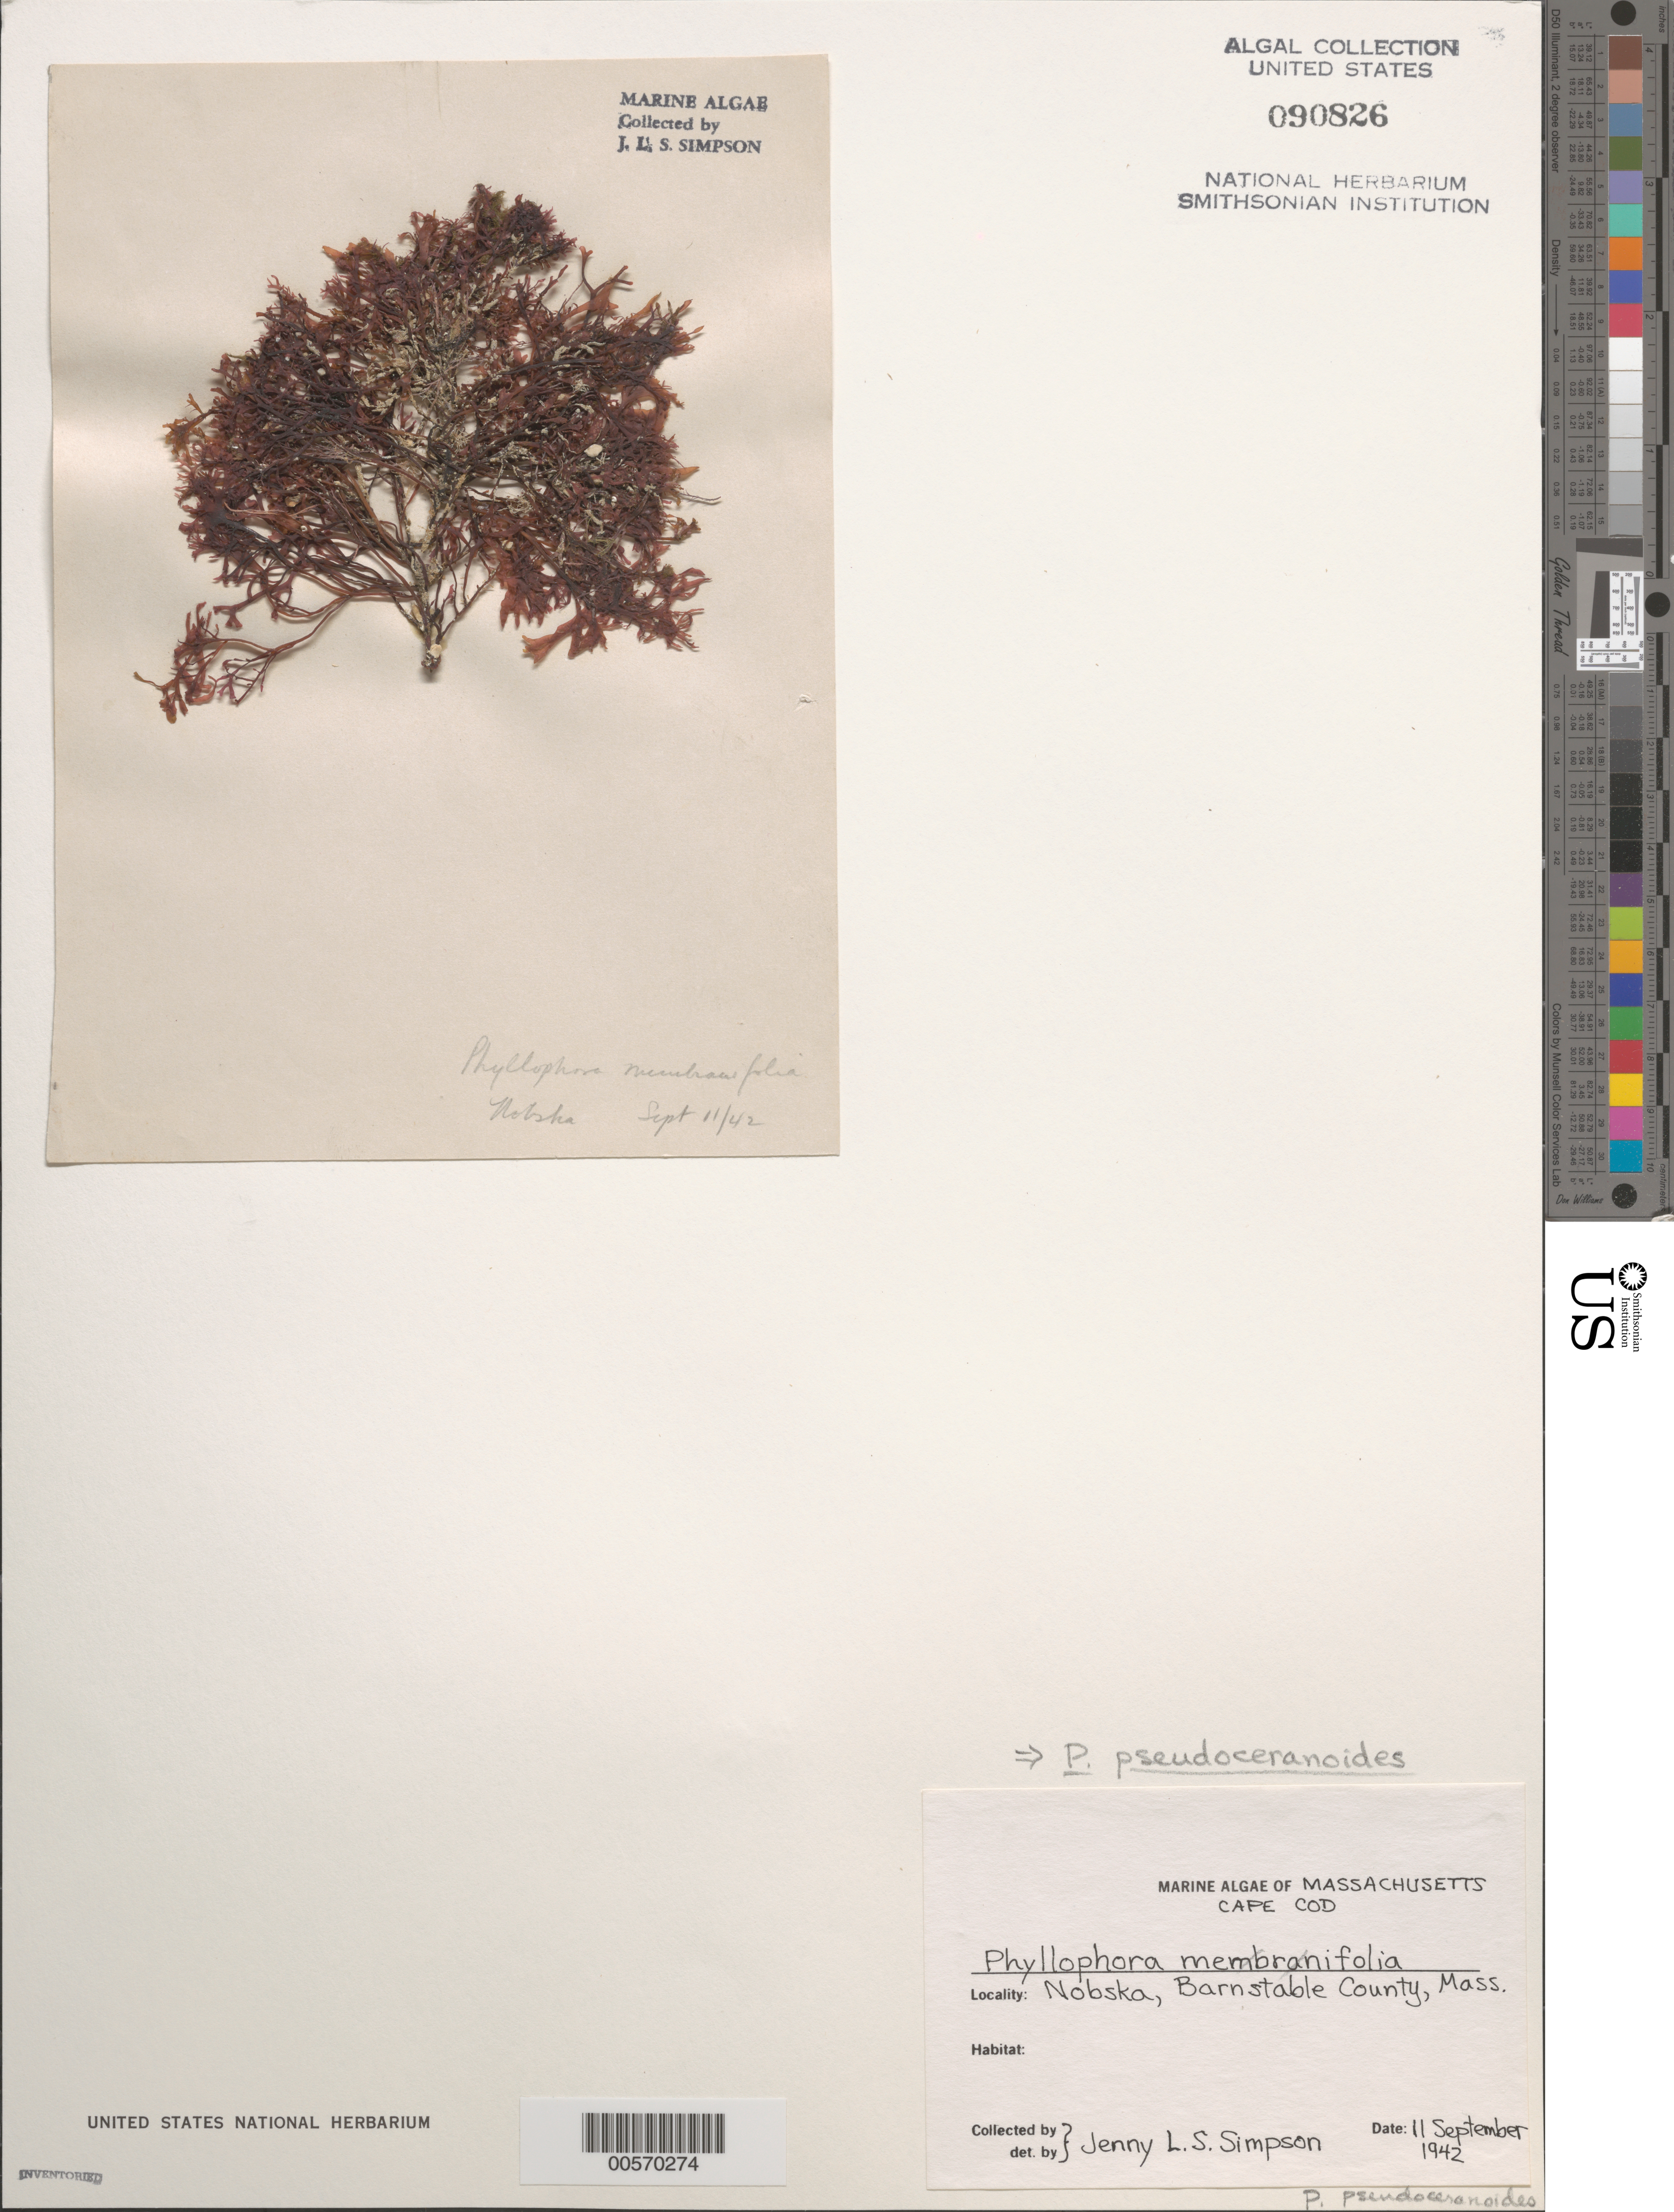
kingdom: Plantae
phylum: Rhodophyta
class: Florideophyceae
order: Gigartinales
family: Phyllophoraceae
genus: Phyllophora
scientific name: Phyllophora pseudoceranoides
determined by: Dixon, P. S.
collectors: J. Simpson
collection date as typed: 11 Sep 1942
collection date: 1942-09-11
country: United States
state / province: Massachusetts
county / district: Barnstable County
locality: Nobska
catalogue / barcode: US 90826